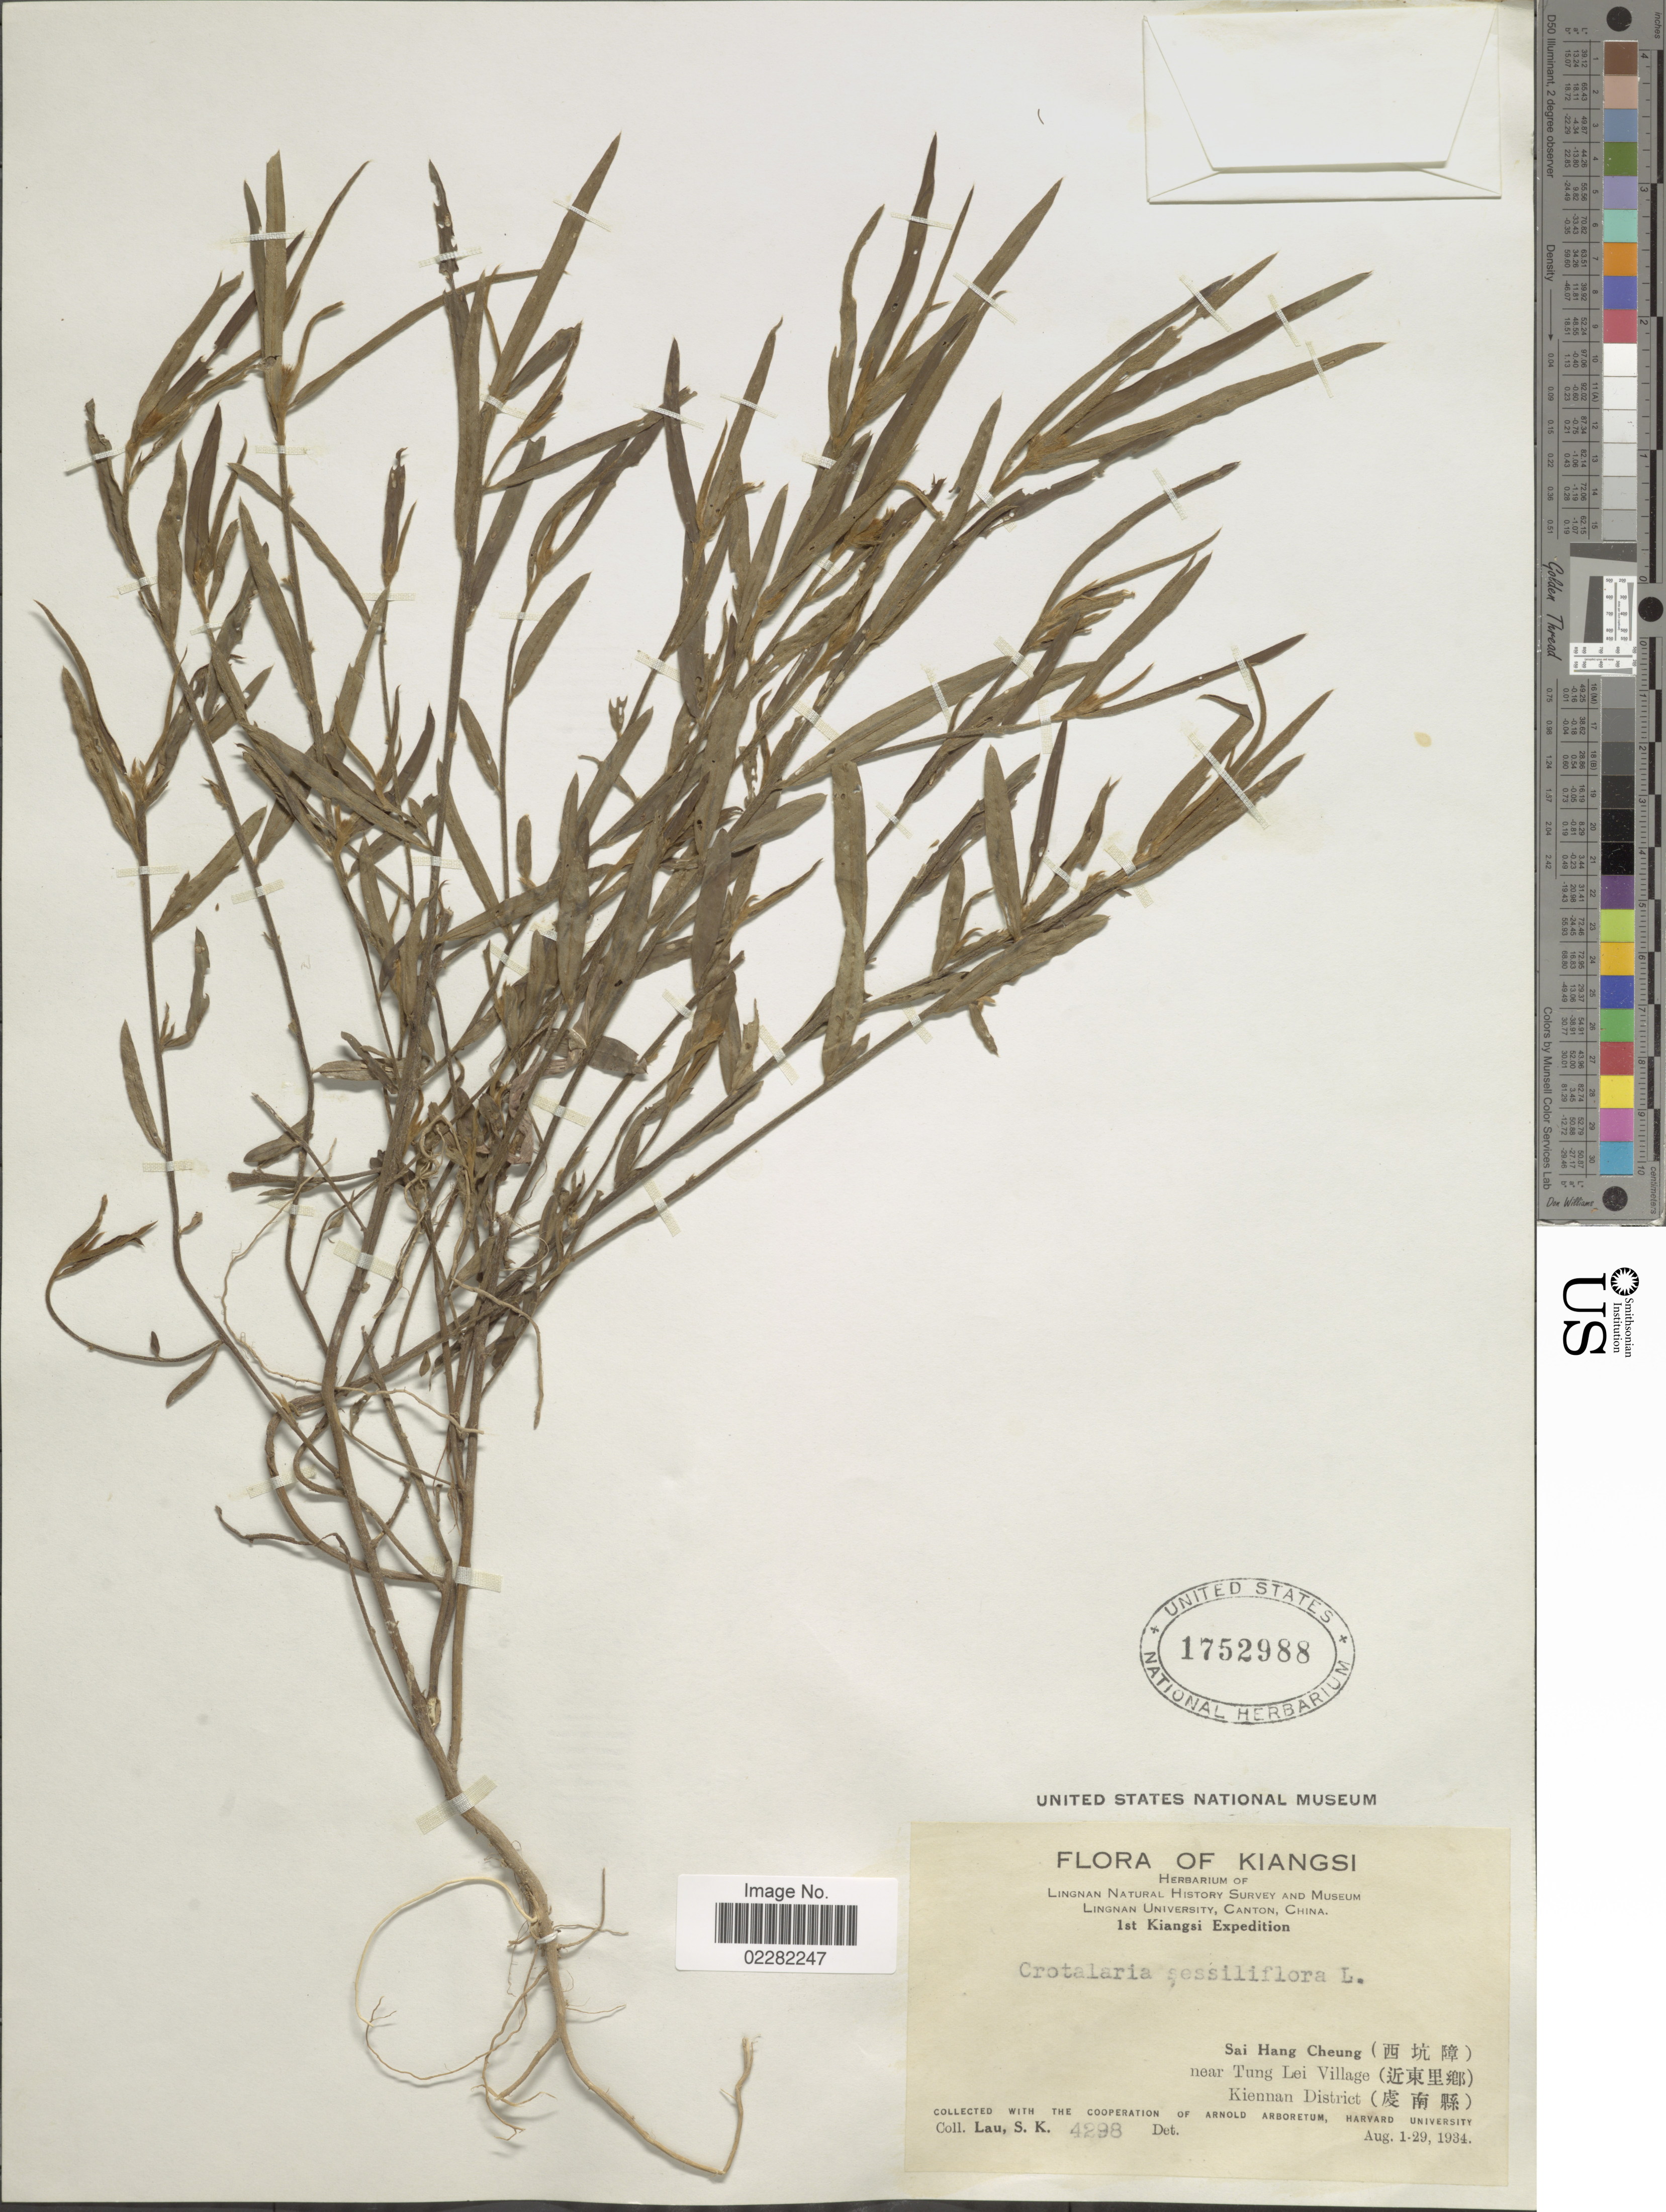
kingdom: Plantae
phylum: Tracheophyta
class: Magnoliopsida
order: Fabales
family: Fabaceae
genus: Crotalaria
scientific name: Crotalaria sessilifolia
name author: L.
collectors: S. K. Lau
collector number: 4298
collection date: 1934-08-01/1934-08-29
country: China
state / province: Jiangxi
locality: Kiangsi, Sai Hang Cheung nar Tung Lei Village Kiennan District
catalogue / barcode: US 1752988